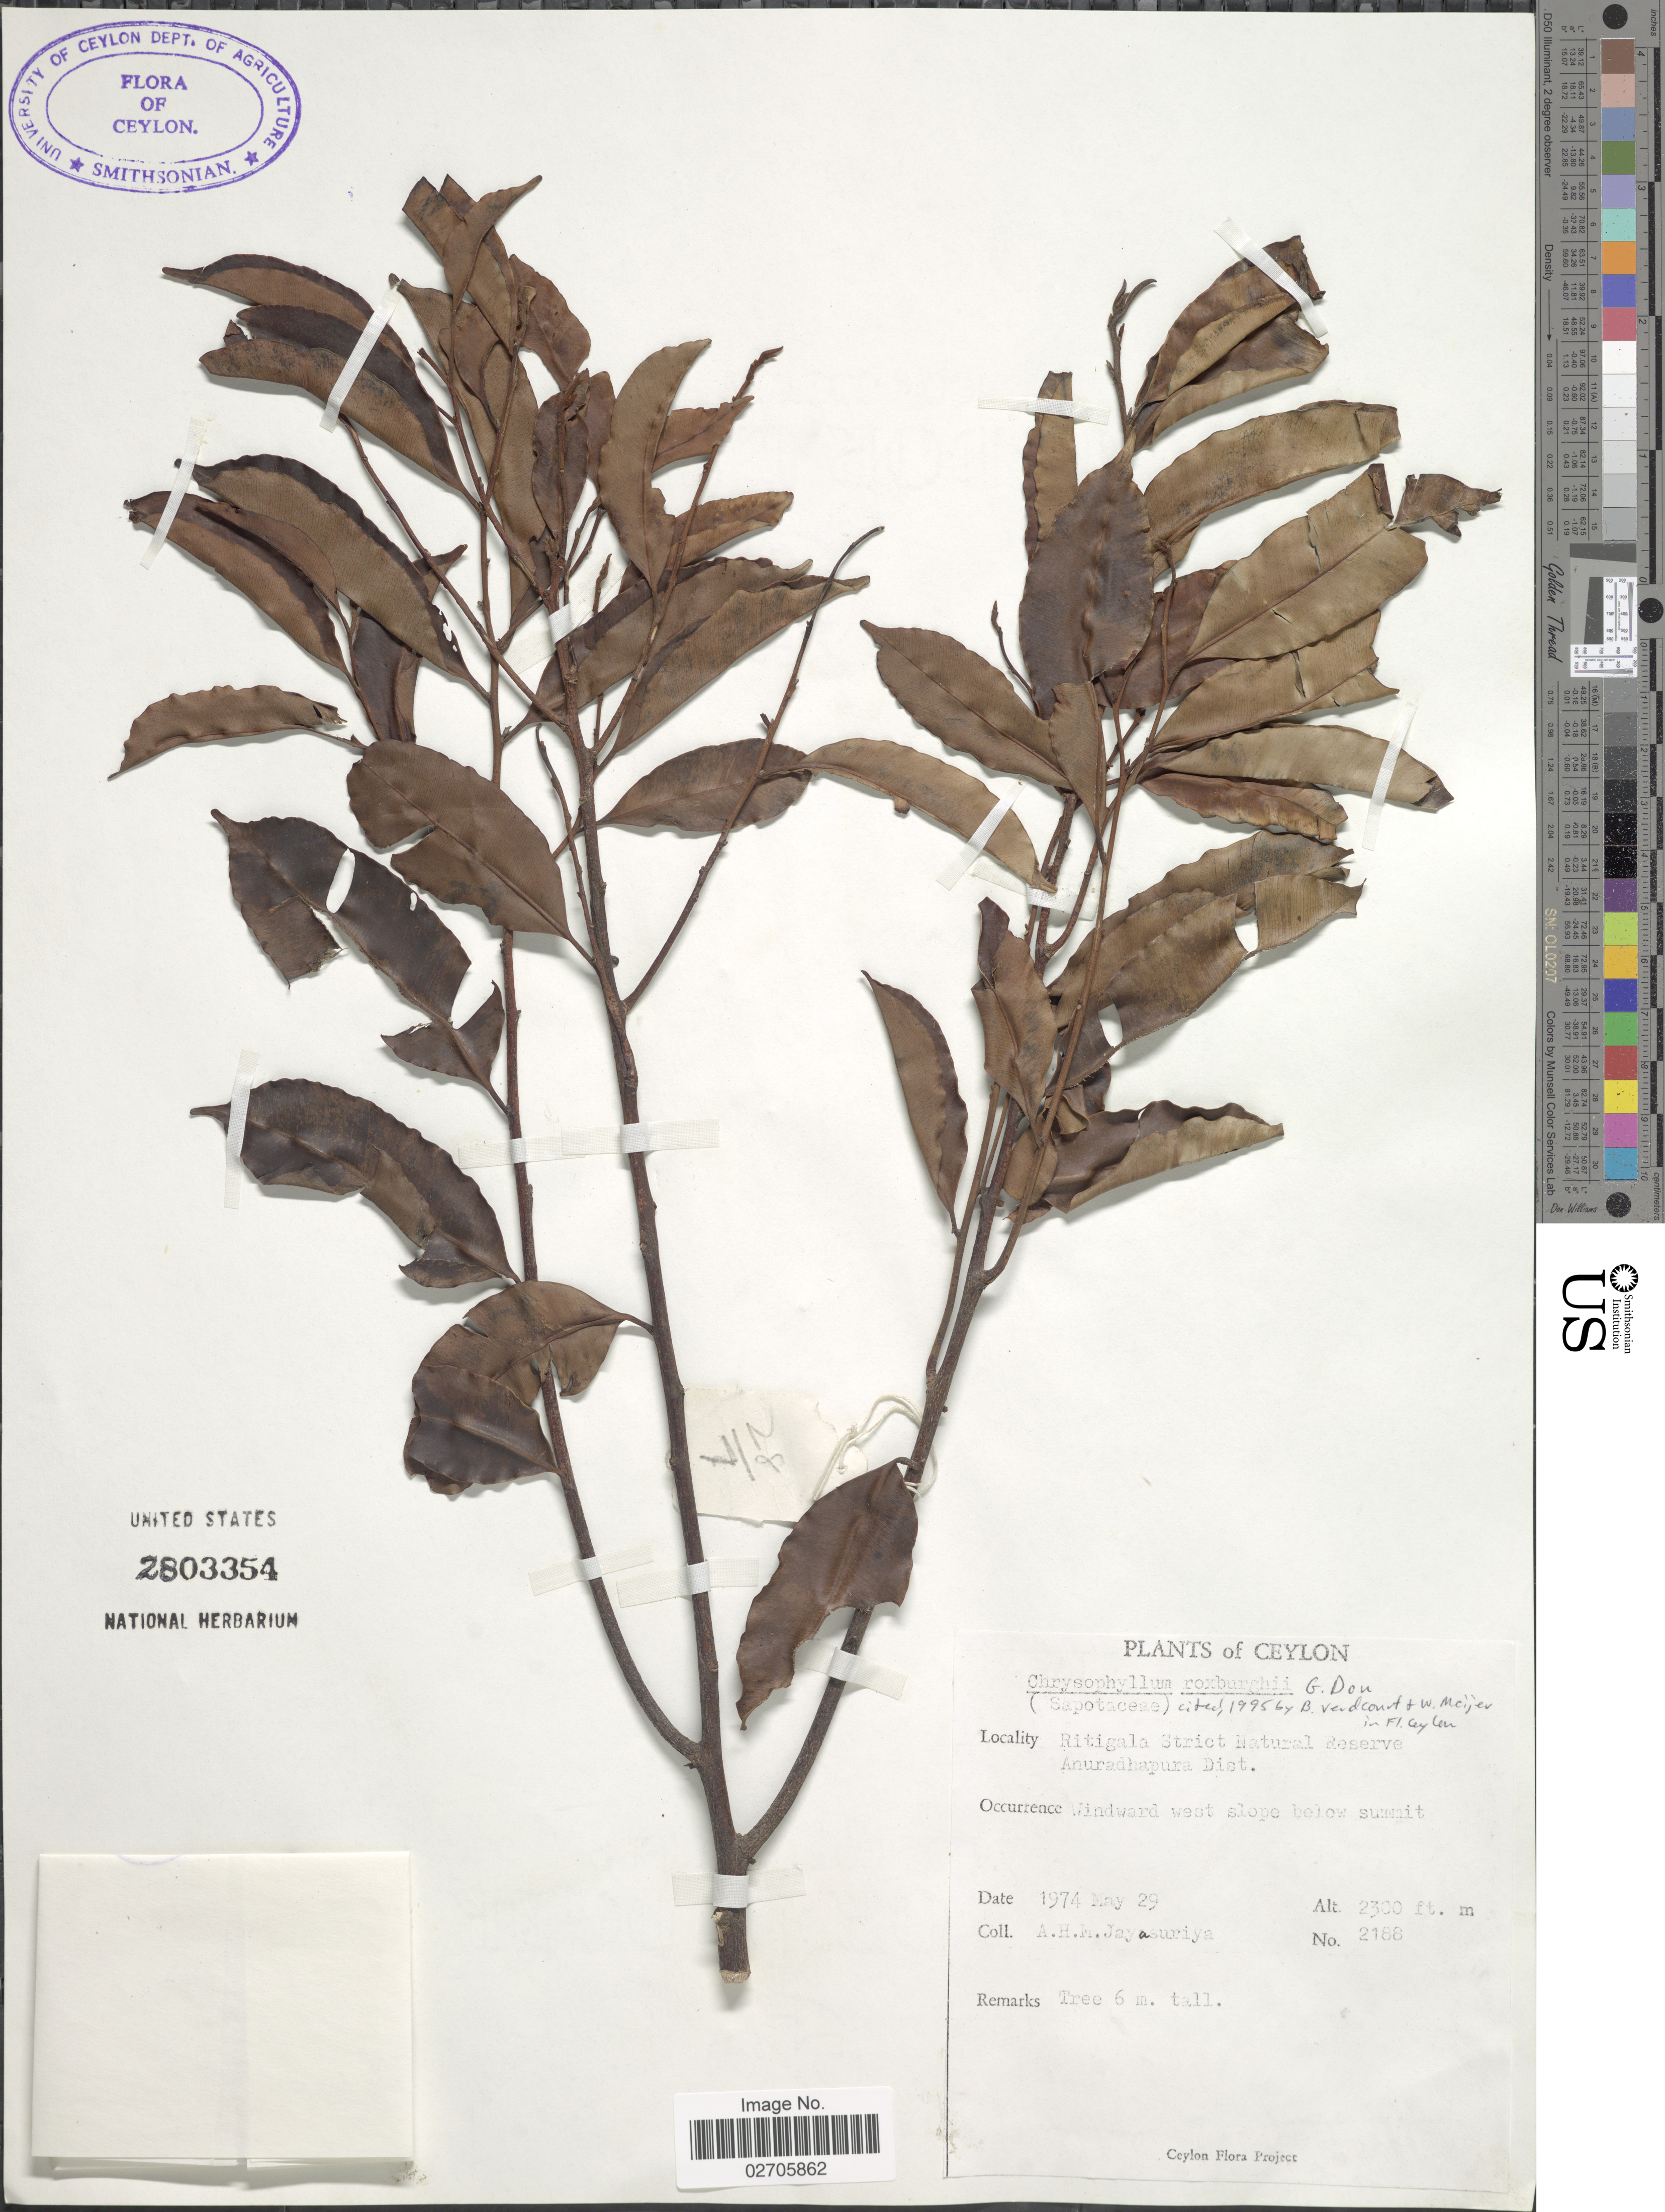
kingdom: Plantae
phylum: Tracheophyta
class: Magnoliopsida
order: Ericales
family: Sapotaceae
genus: Chrysophyllum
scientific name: Chrysophyllum roxburghii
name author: G. Don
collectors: A. H. Jayasuriya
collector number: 2188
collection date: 1974-05-29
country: Sri Lanka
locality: Ceylon, Ritigala Strict Natural Reserve, Anuradhapura Dist, Windward west slope below summit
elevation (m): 701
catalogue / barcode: US 2803354